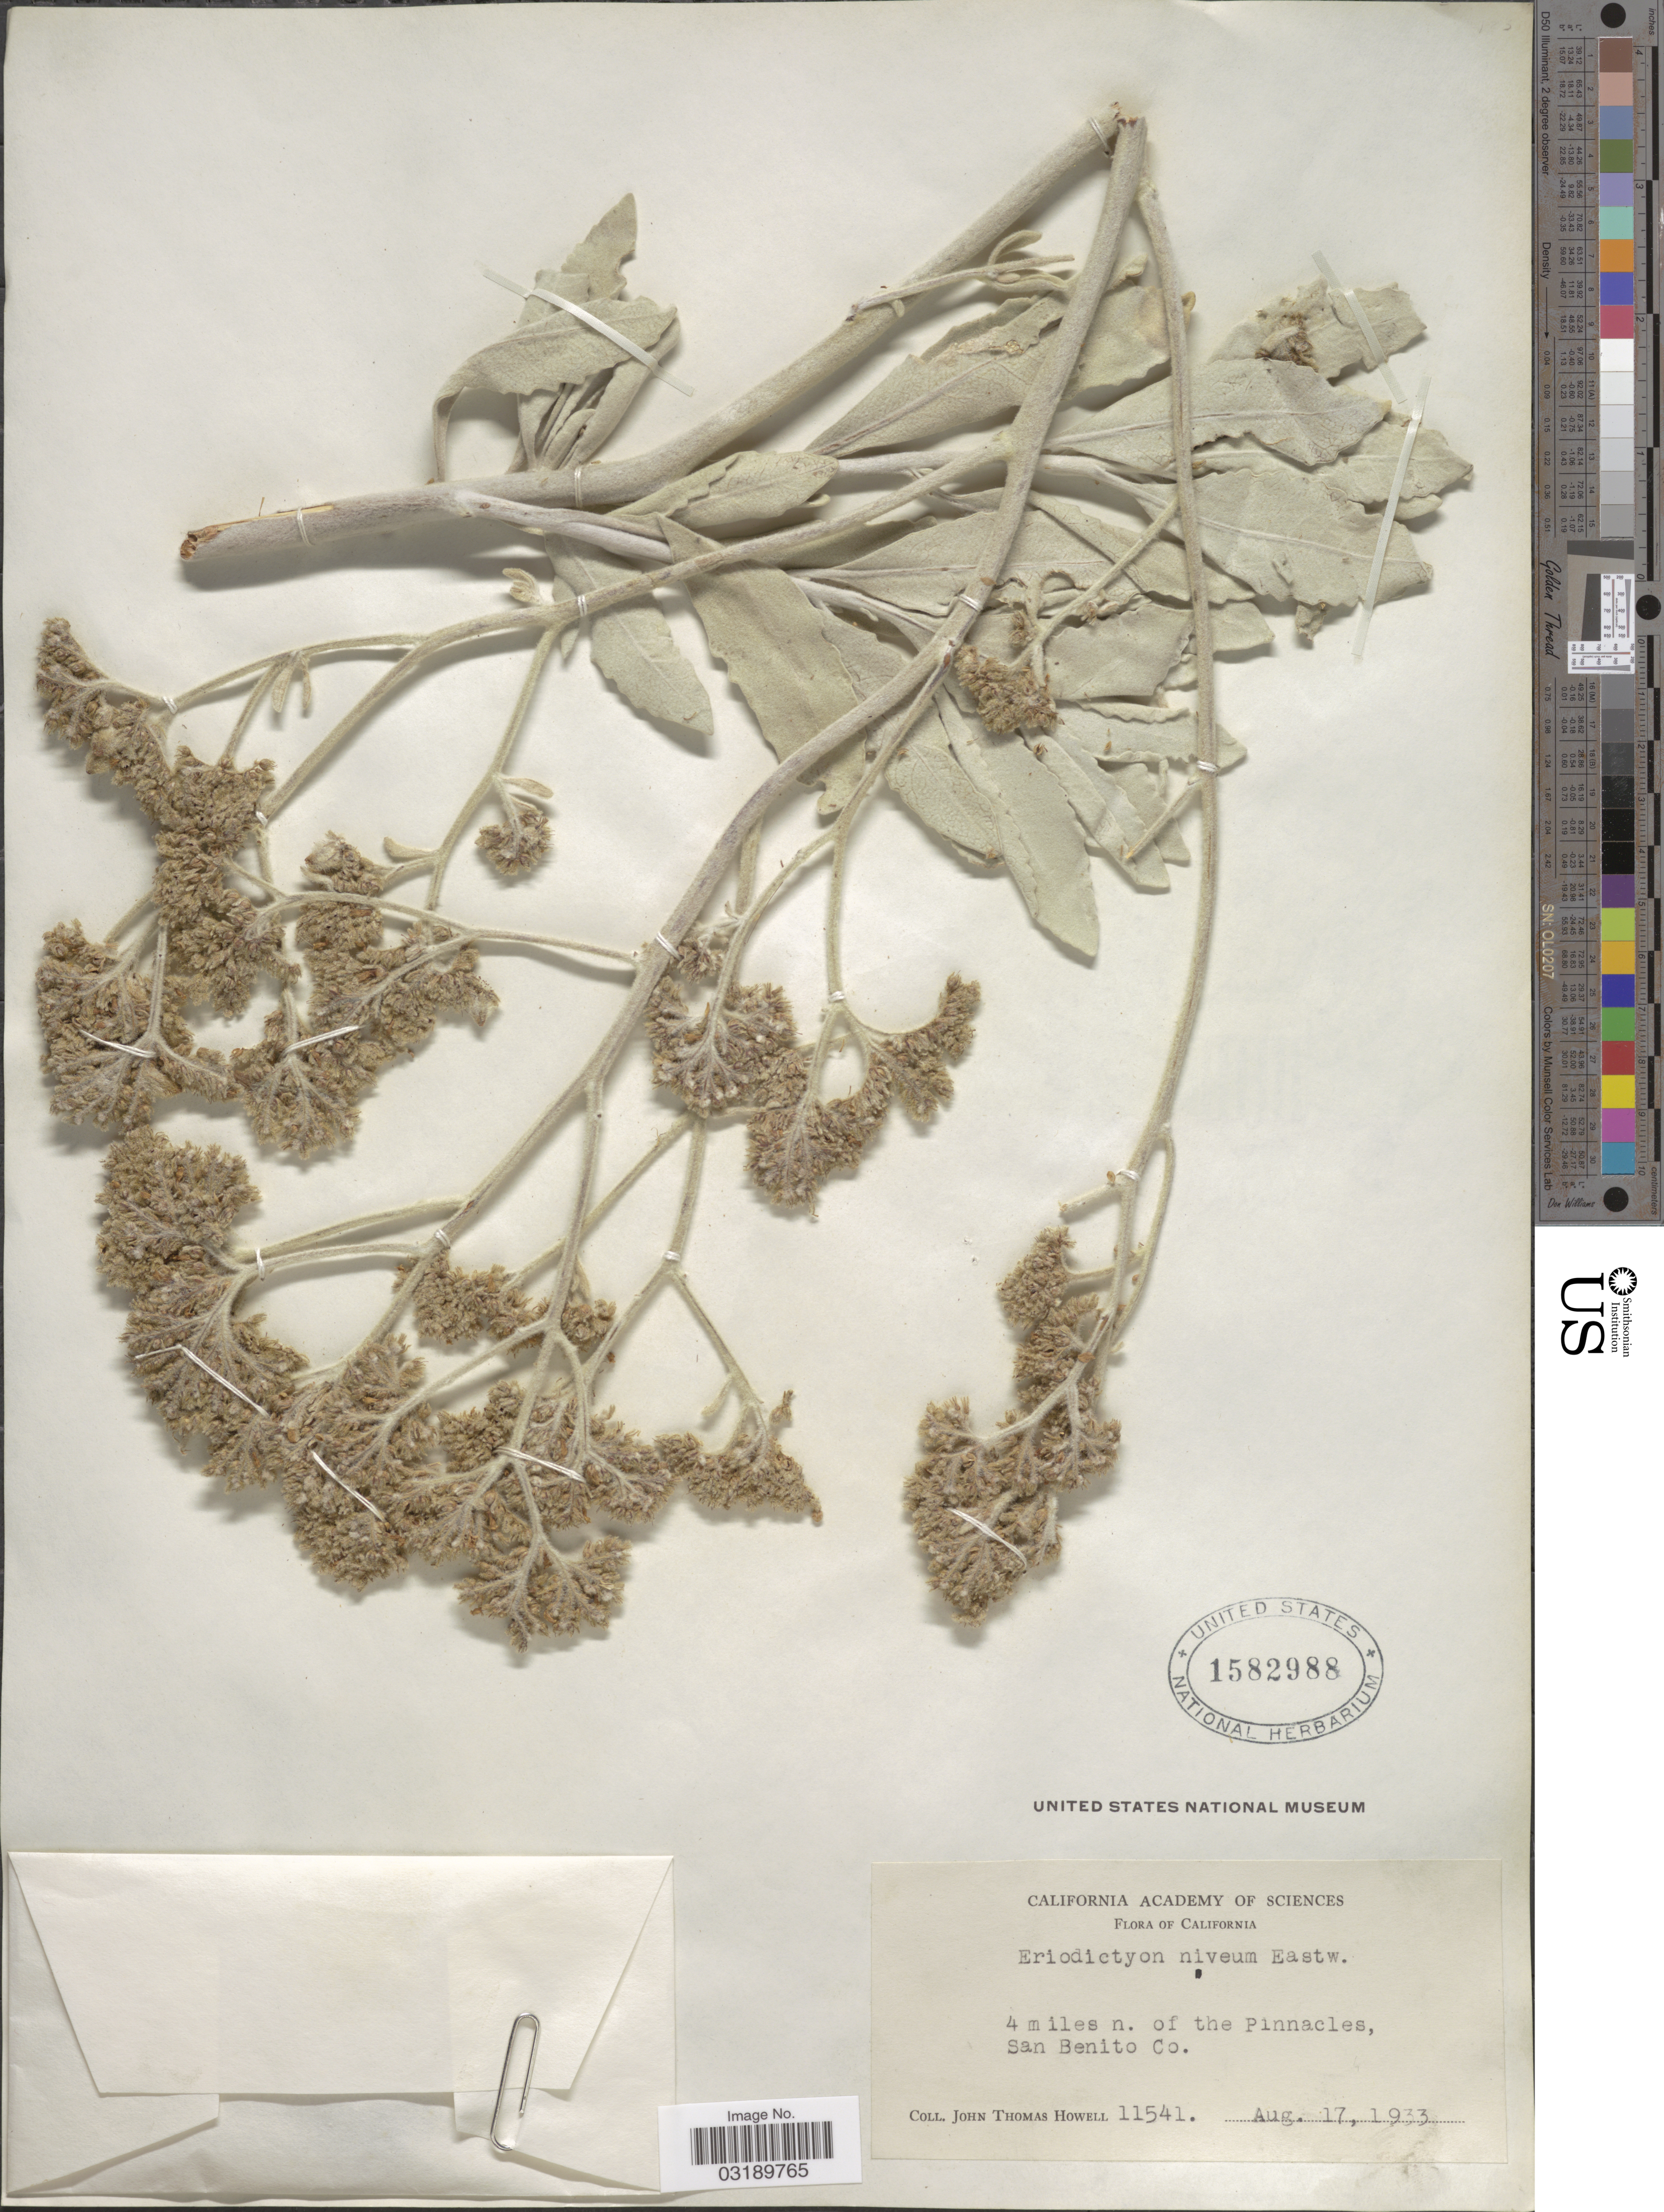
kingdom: Plantae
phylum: Tracheophyta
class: Magnoliopsida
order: Boraginales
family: Namaceae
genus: Eriodictyon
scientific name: Eriodictyon tomentosum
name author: Benth.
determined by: Rogers, Z. S.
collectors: J. T. Howell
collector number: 11541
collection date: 1933-08-17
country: United States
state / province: California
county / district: San Benito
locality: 4 miles n. of Pinnacles. San Benito Co.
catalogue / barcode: US 1582988